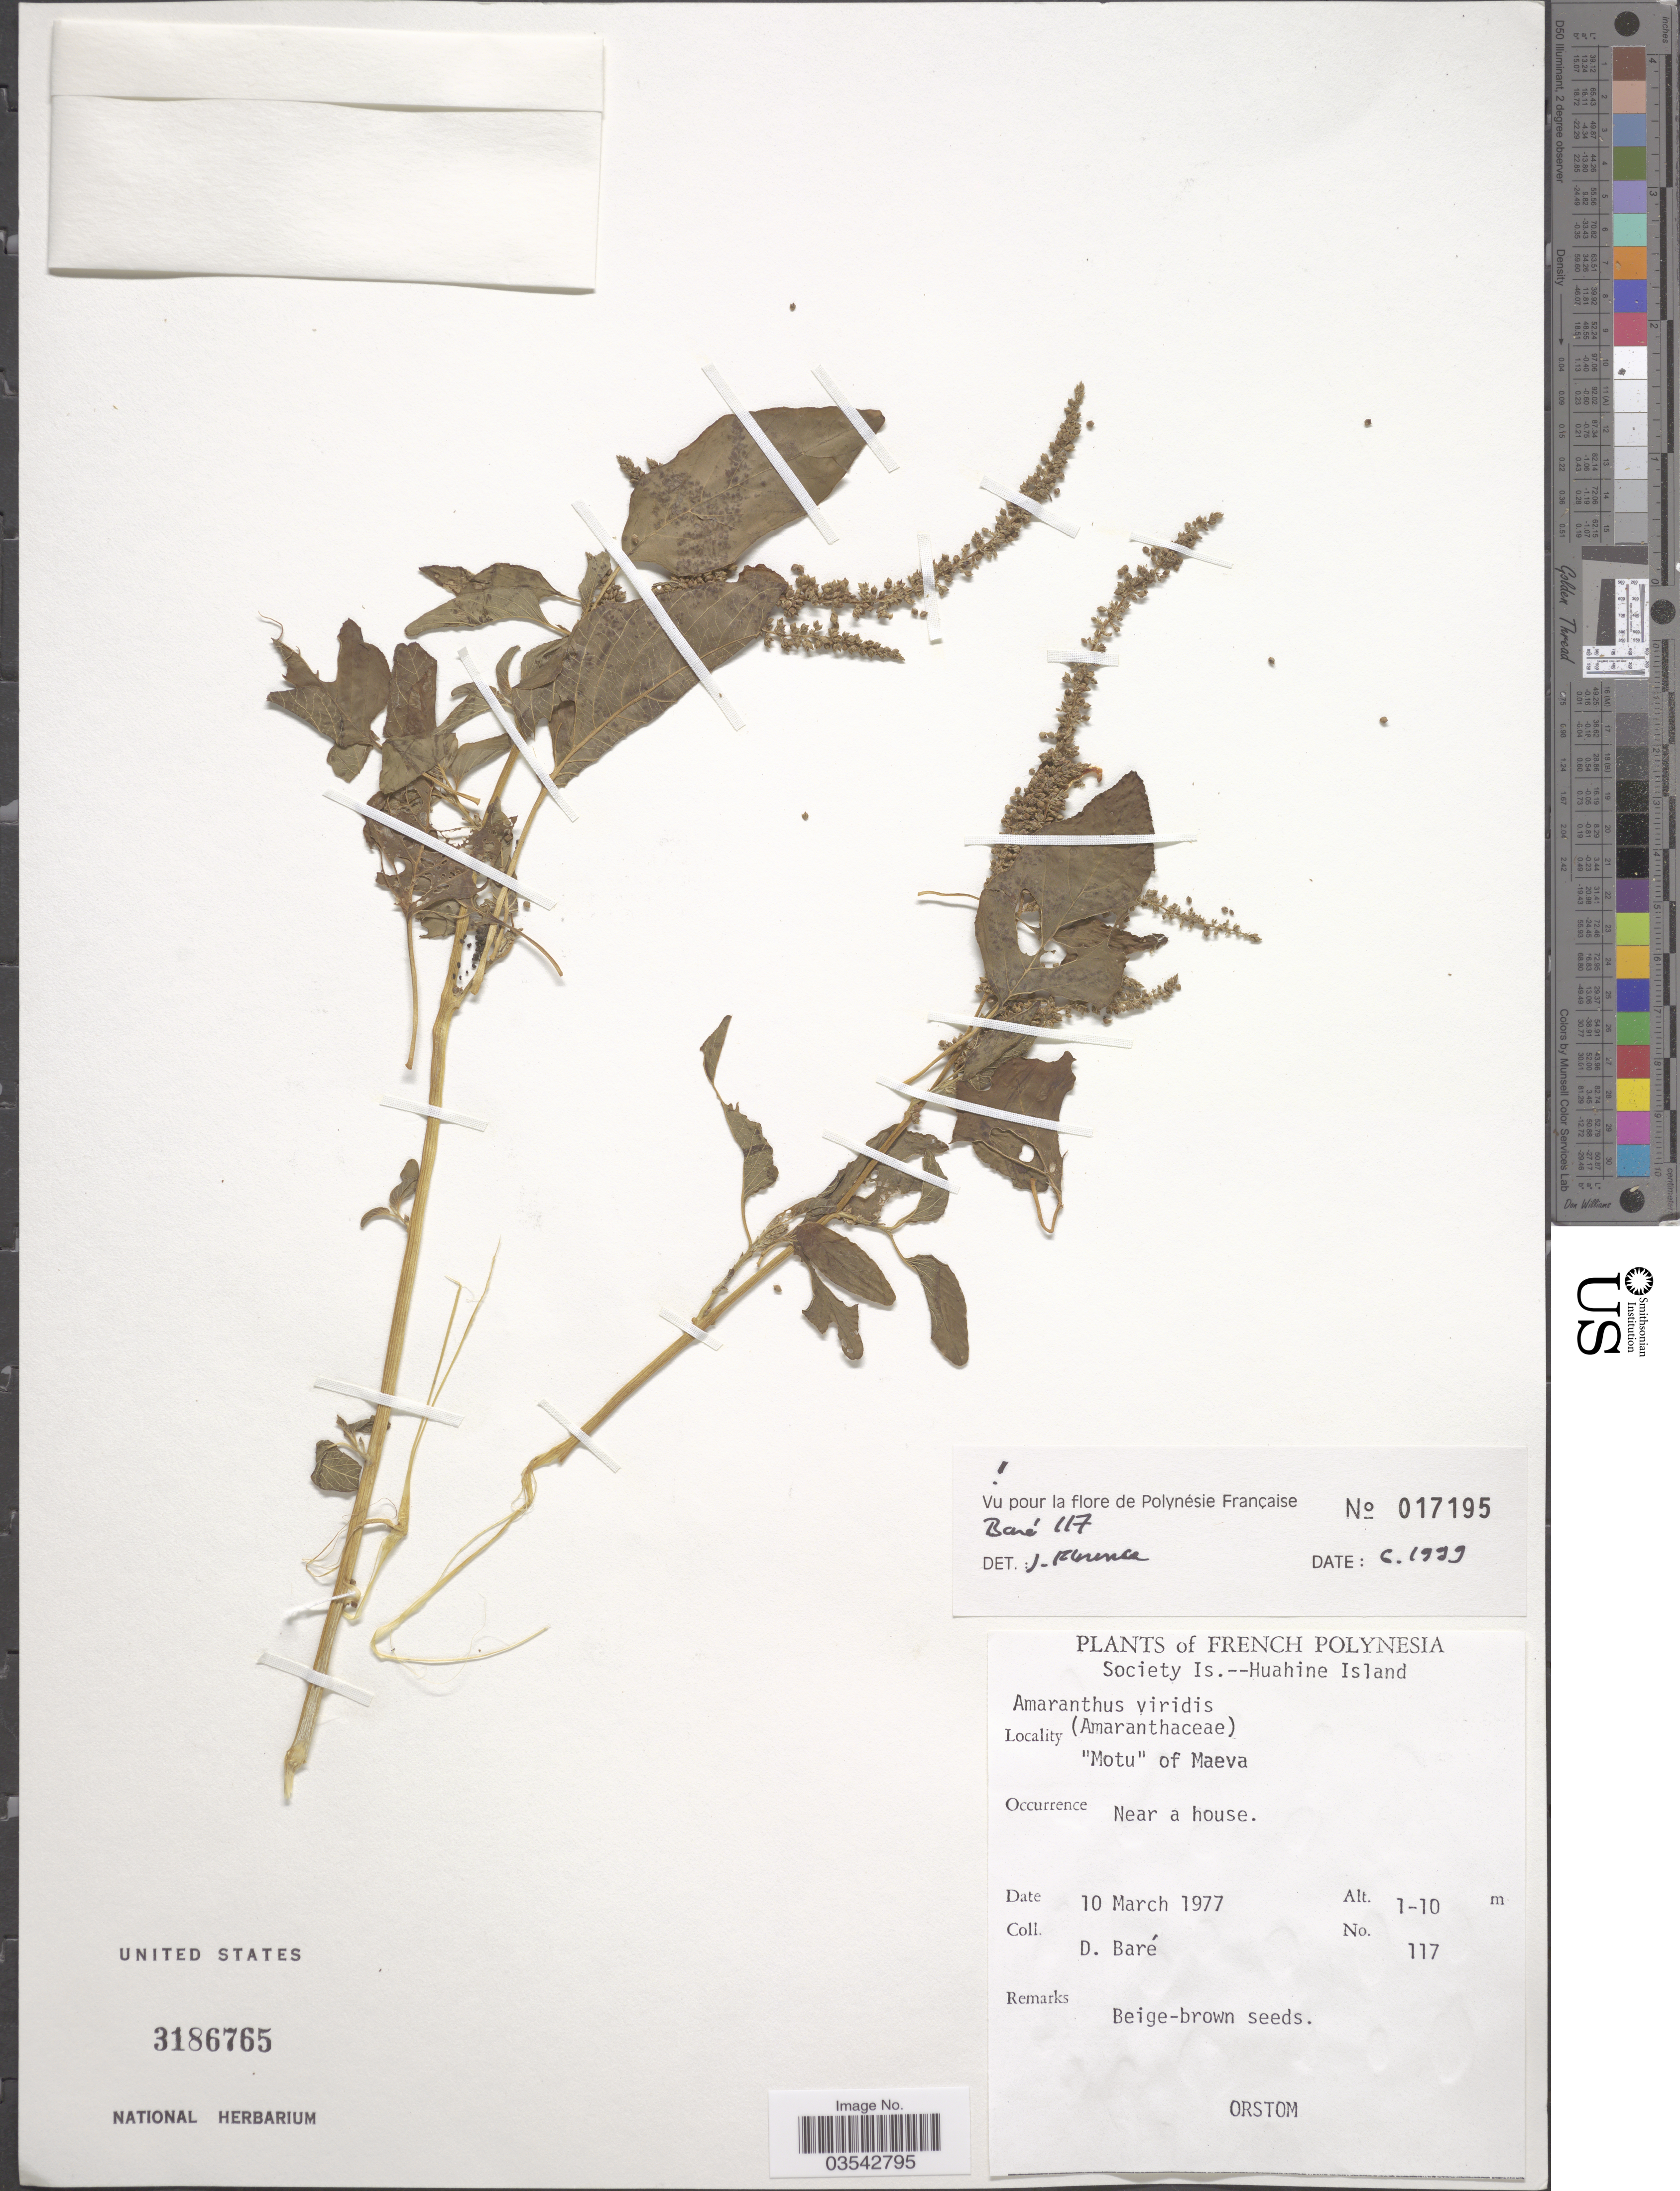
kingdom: Plantae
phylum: Tracheophyta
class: Magnoliopsida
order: Caryophyllales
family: Amaranthaceae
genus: Amaranthus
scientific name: Amaranthus viridis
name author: L.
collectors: D. Baré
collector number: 117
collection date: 1977-03-10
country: French Polynesia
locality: Society Is.--Huahine Island. "Motu" of Maeva. Near a house.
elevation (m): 1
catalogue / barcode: US 3186765